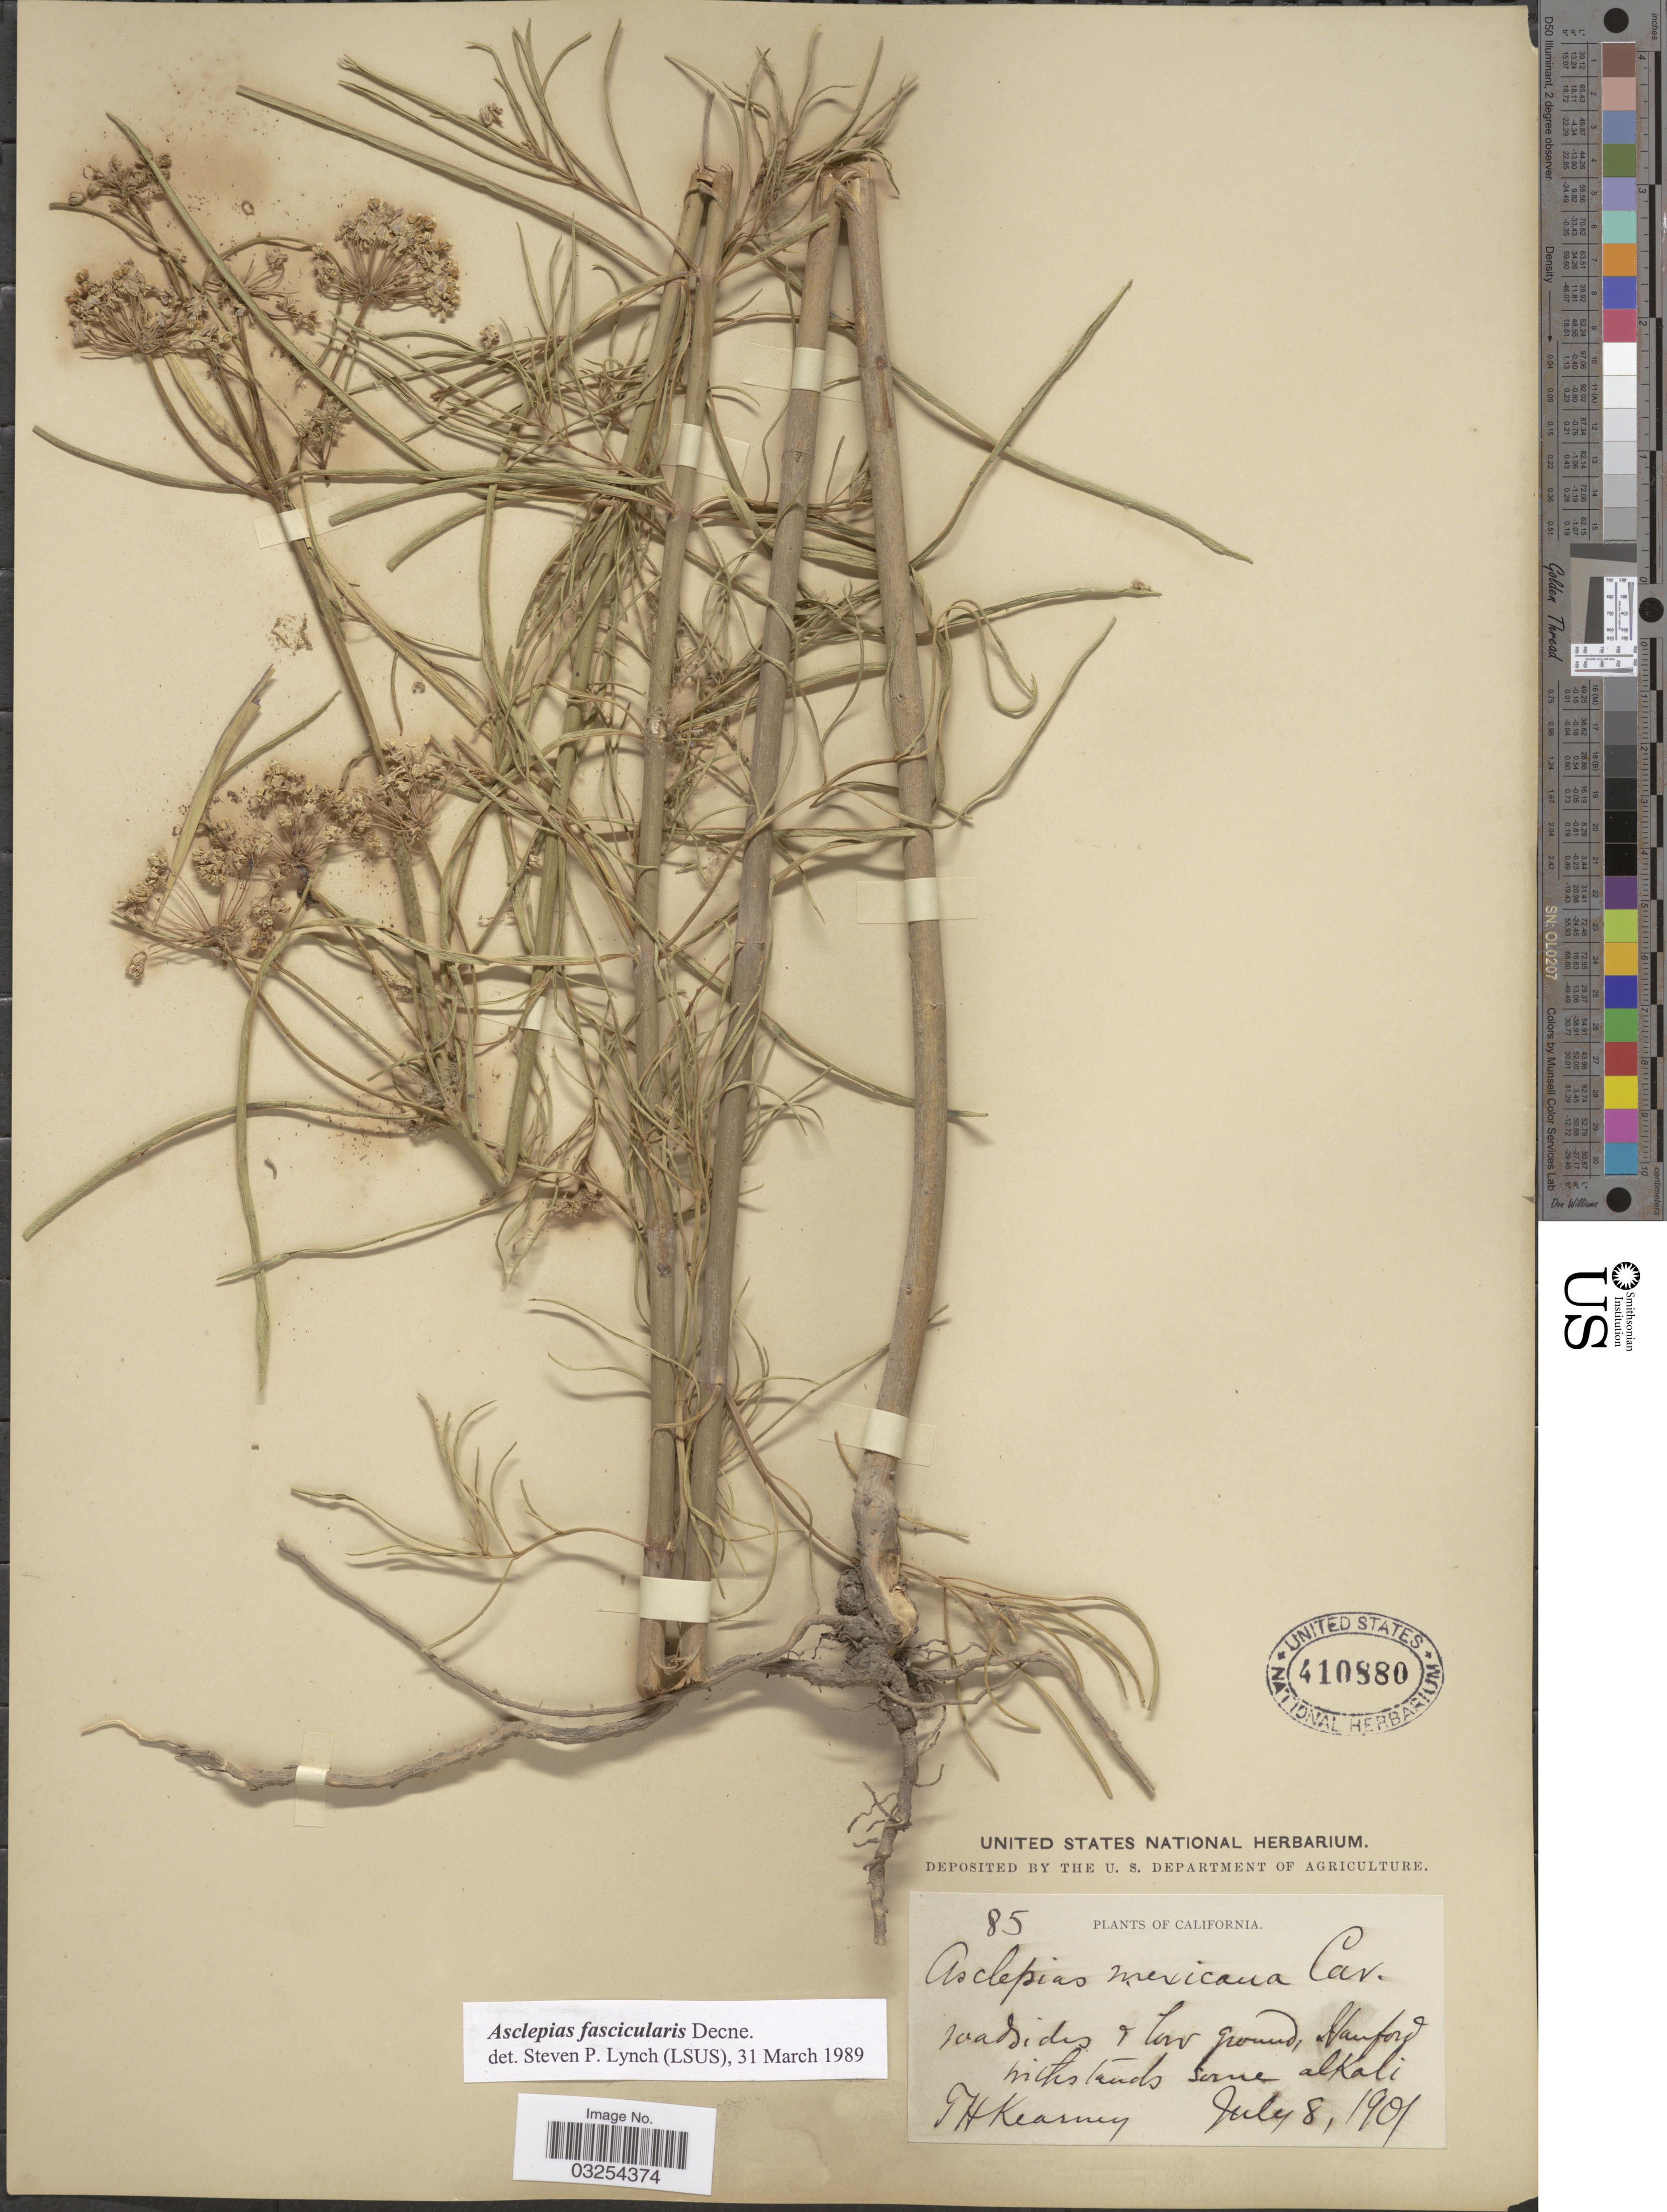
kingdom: Plantae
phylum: Tracheophyta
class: Magnoliopsida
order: Gentianales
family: Apocynaceae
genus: Asclepias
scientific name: Asclepias fascicularis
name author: Decne.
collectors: T. H. Kearney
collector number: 85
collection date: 1901-07-08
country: United States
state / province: California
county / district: Santa Clara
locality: Stanford.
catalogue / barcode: US 410880